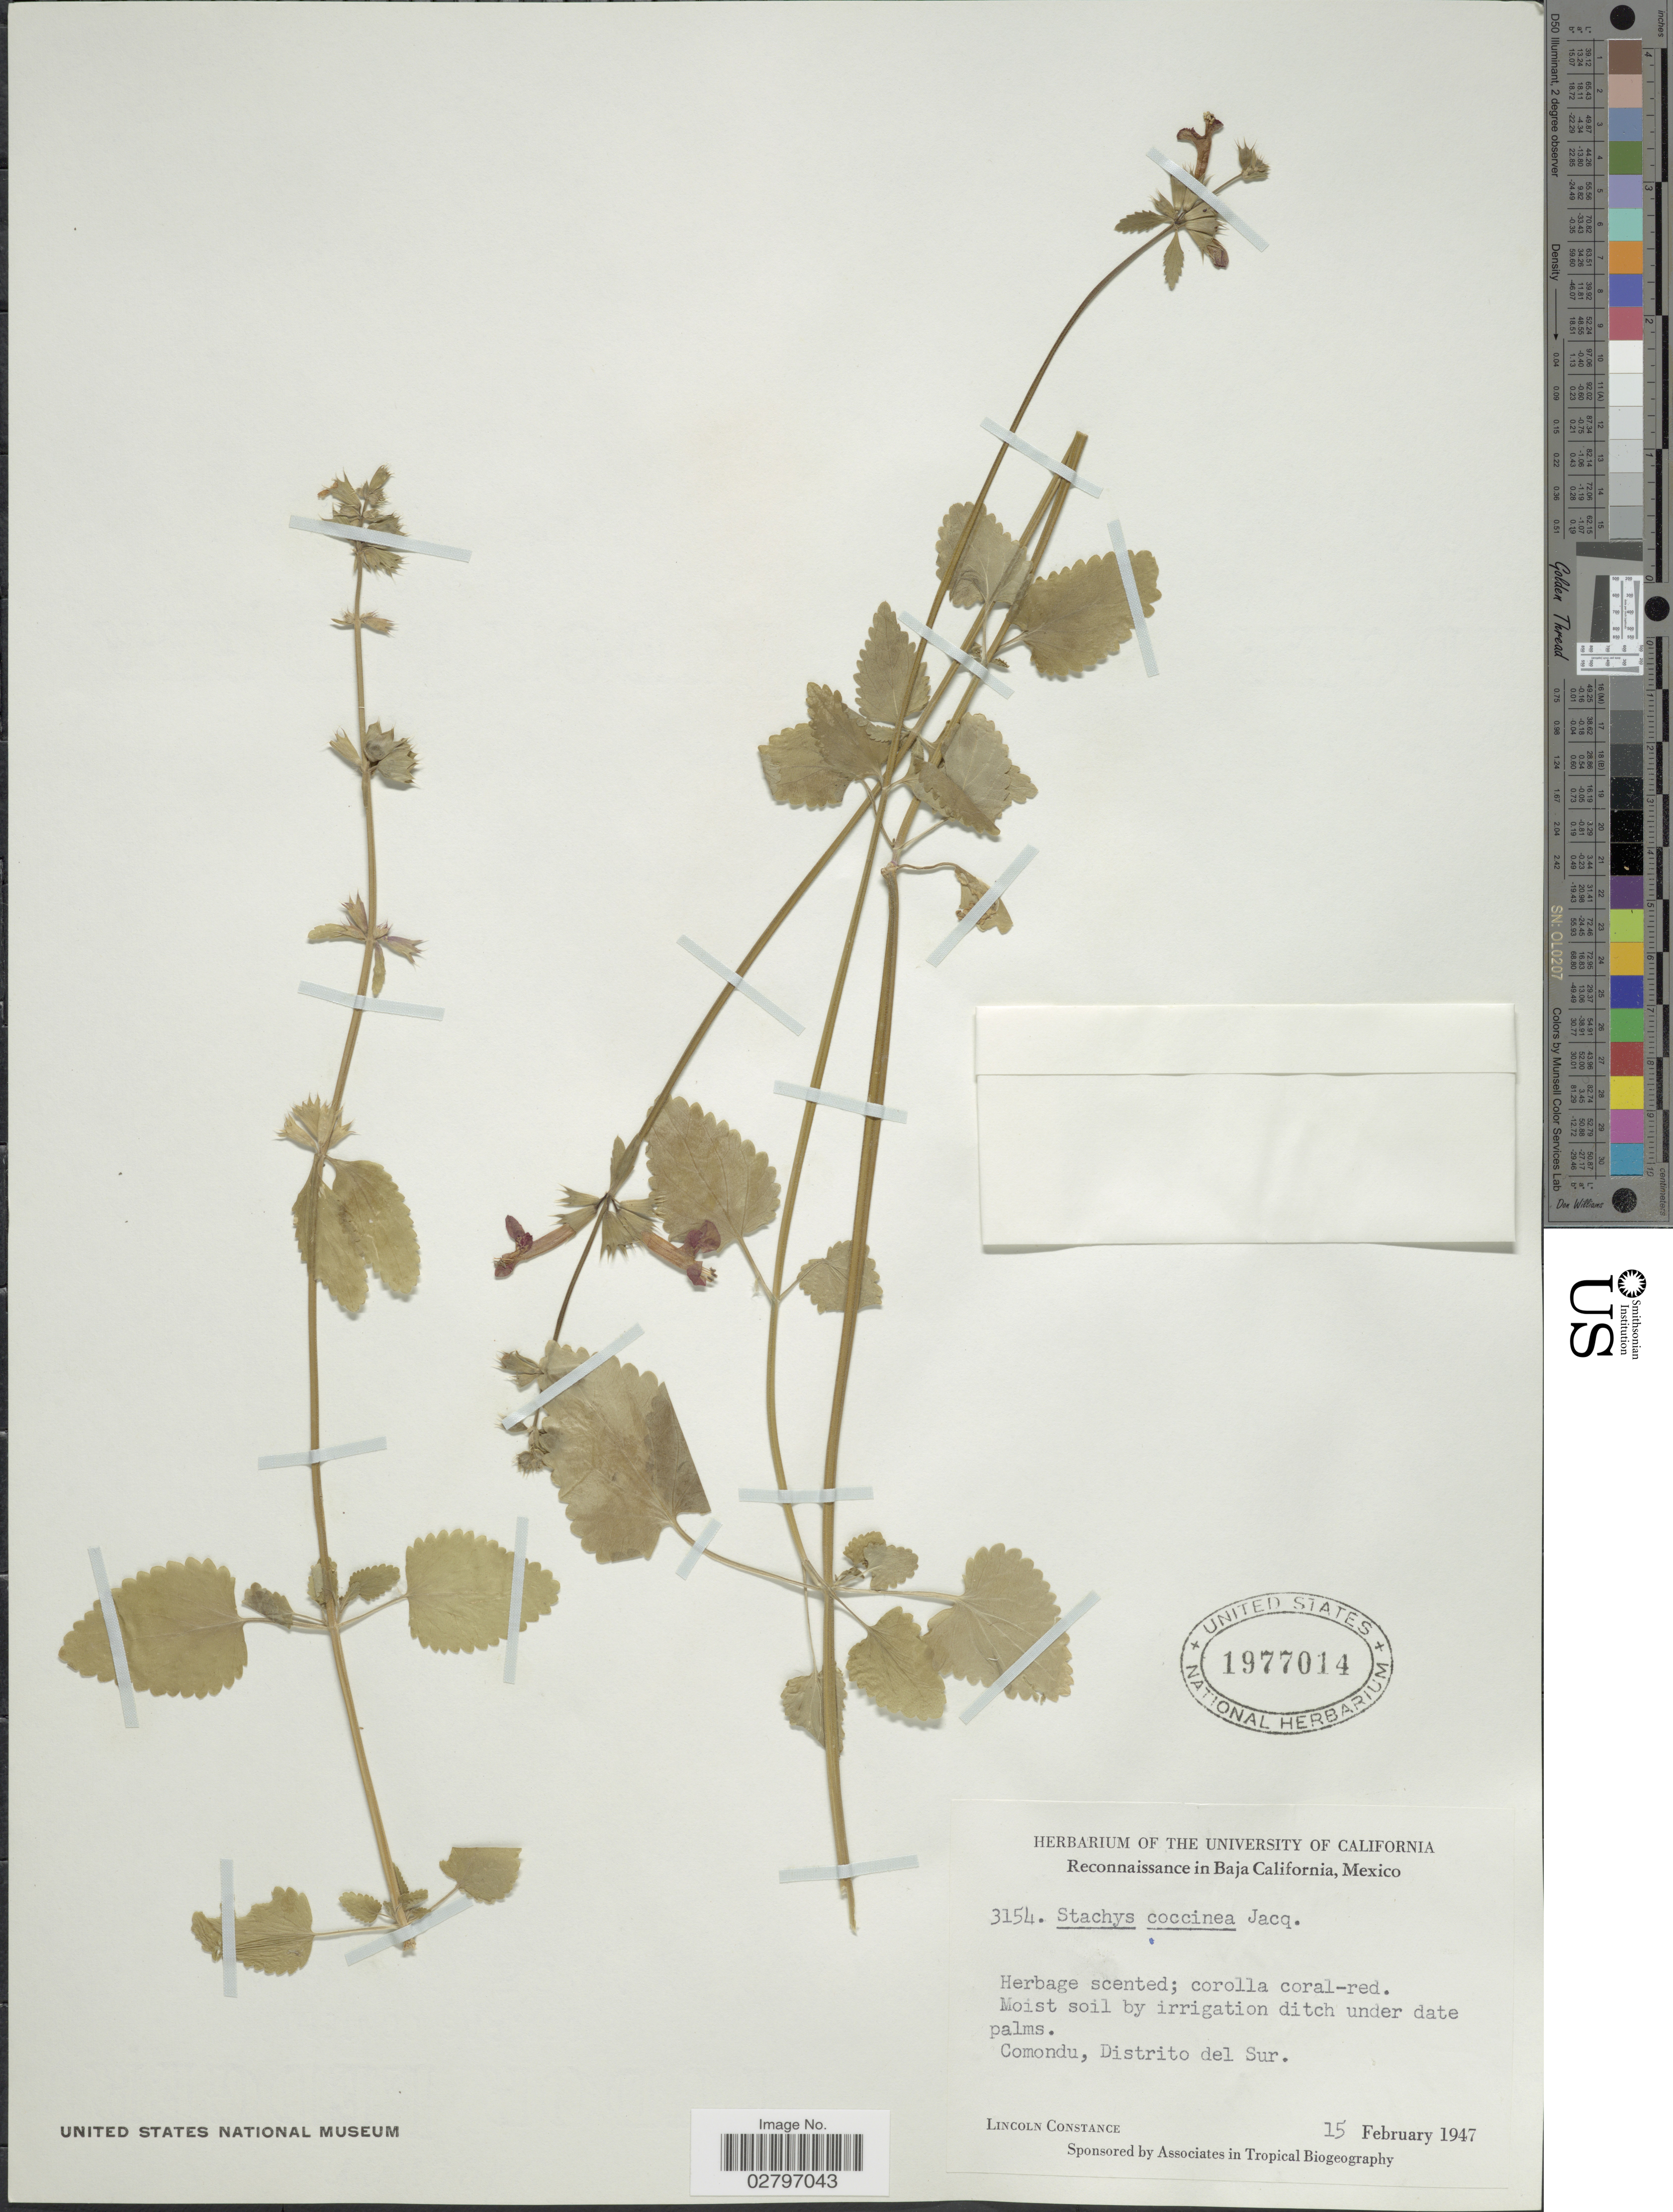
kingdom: Plantae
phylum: Tracheophyta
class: Magnoliopsida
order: Lamiales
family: Lamiaceae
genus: Stachys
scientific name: Stachys coccinea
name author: Ortega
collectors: L. Constance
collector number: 3154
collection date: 1947-02-15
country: Mexico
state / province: Baja California Sur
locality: Reconnaissance in Baja California, Mexico, Comondu, Distrito del Sur.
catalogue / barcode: US 1977014